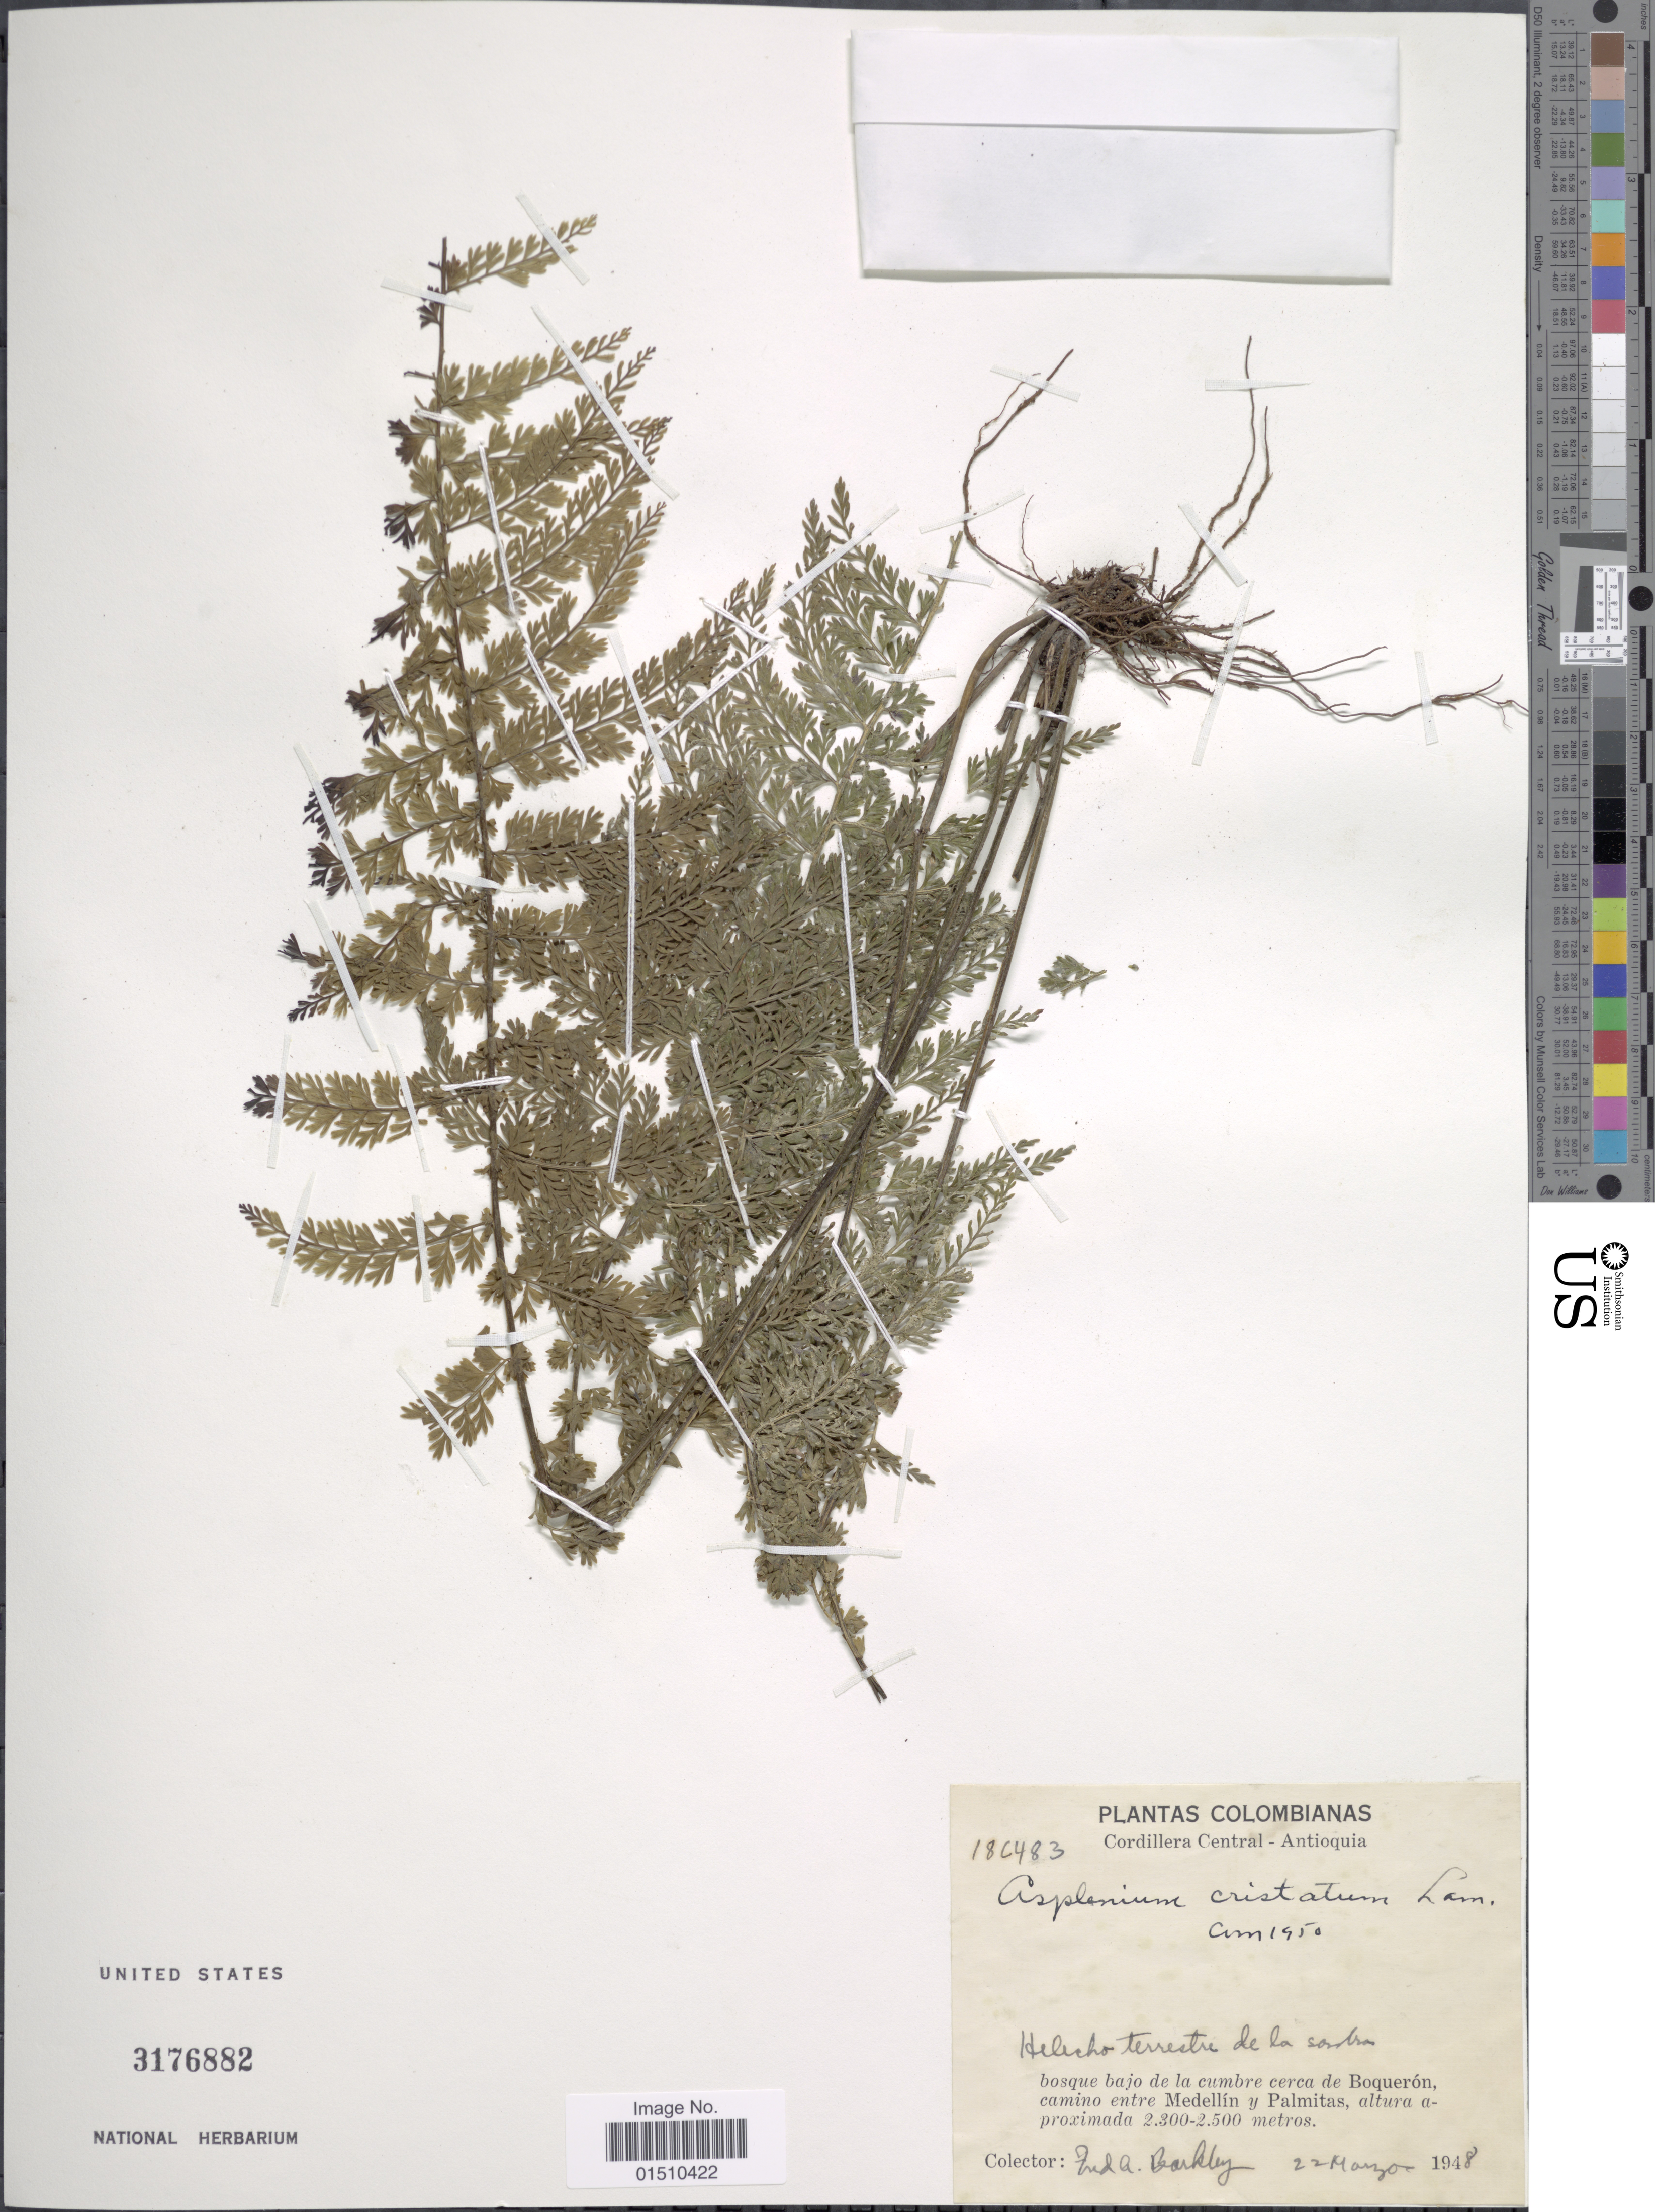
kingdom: Plantae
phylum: Tracheophyta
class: Polypodiopsida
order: Polypodiales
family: Aspleniaceae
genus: Asplenium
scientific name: Asplenium cristatum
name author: Lam.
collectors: F. A. Barkley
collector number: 18C483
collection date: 1948-03-22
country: Colombia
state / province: Antioquia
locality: Colombianas, Cordillera Central-Antioquia, bosque bajo de la cumbre cerca de Boqueron, camino entre Medellin y Palmitas.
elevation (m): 2300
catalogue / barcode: US 3176882